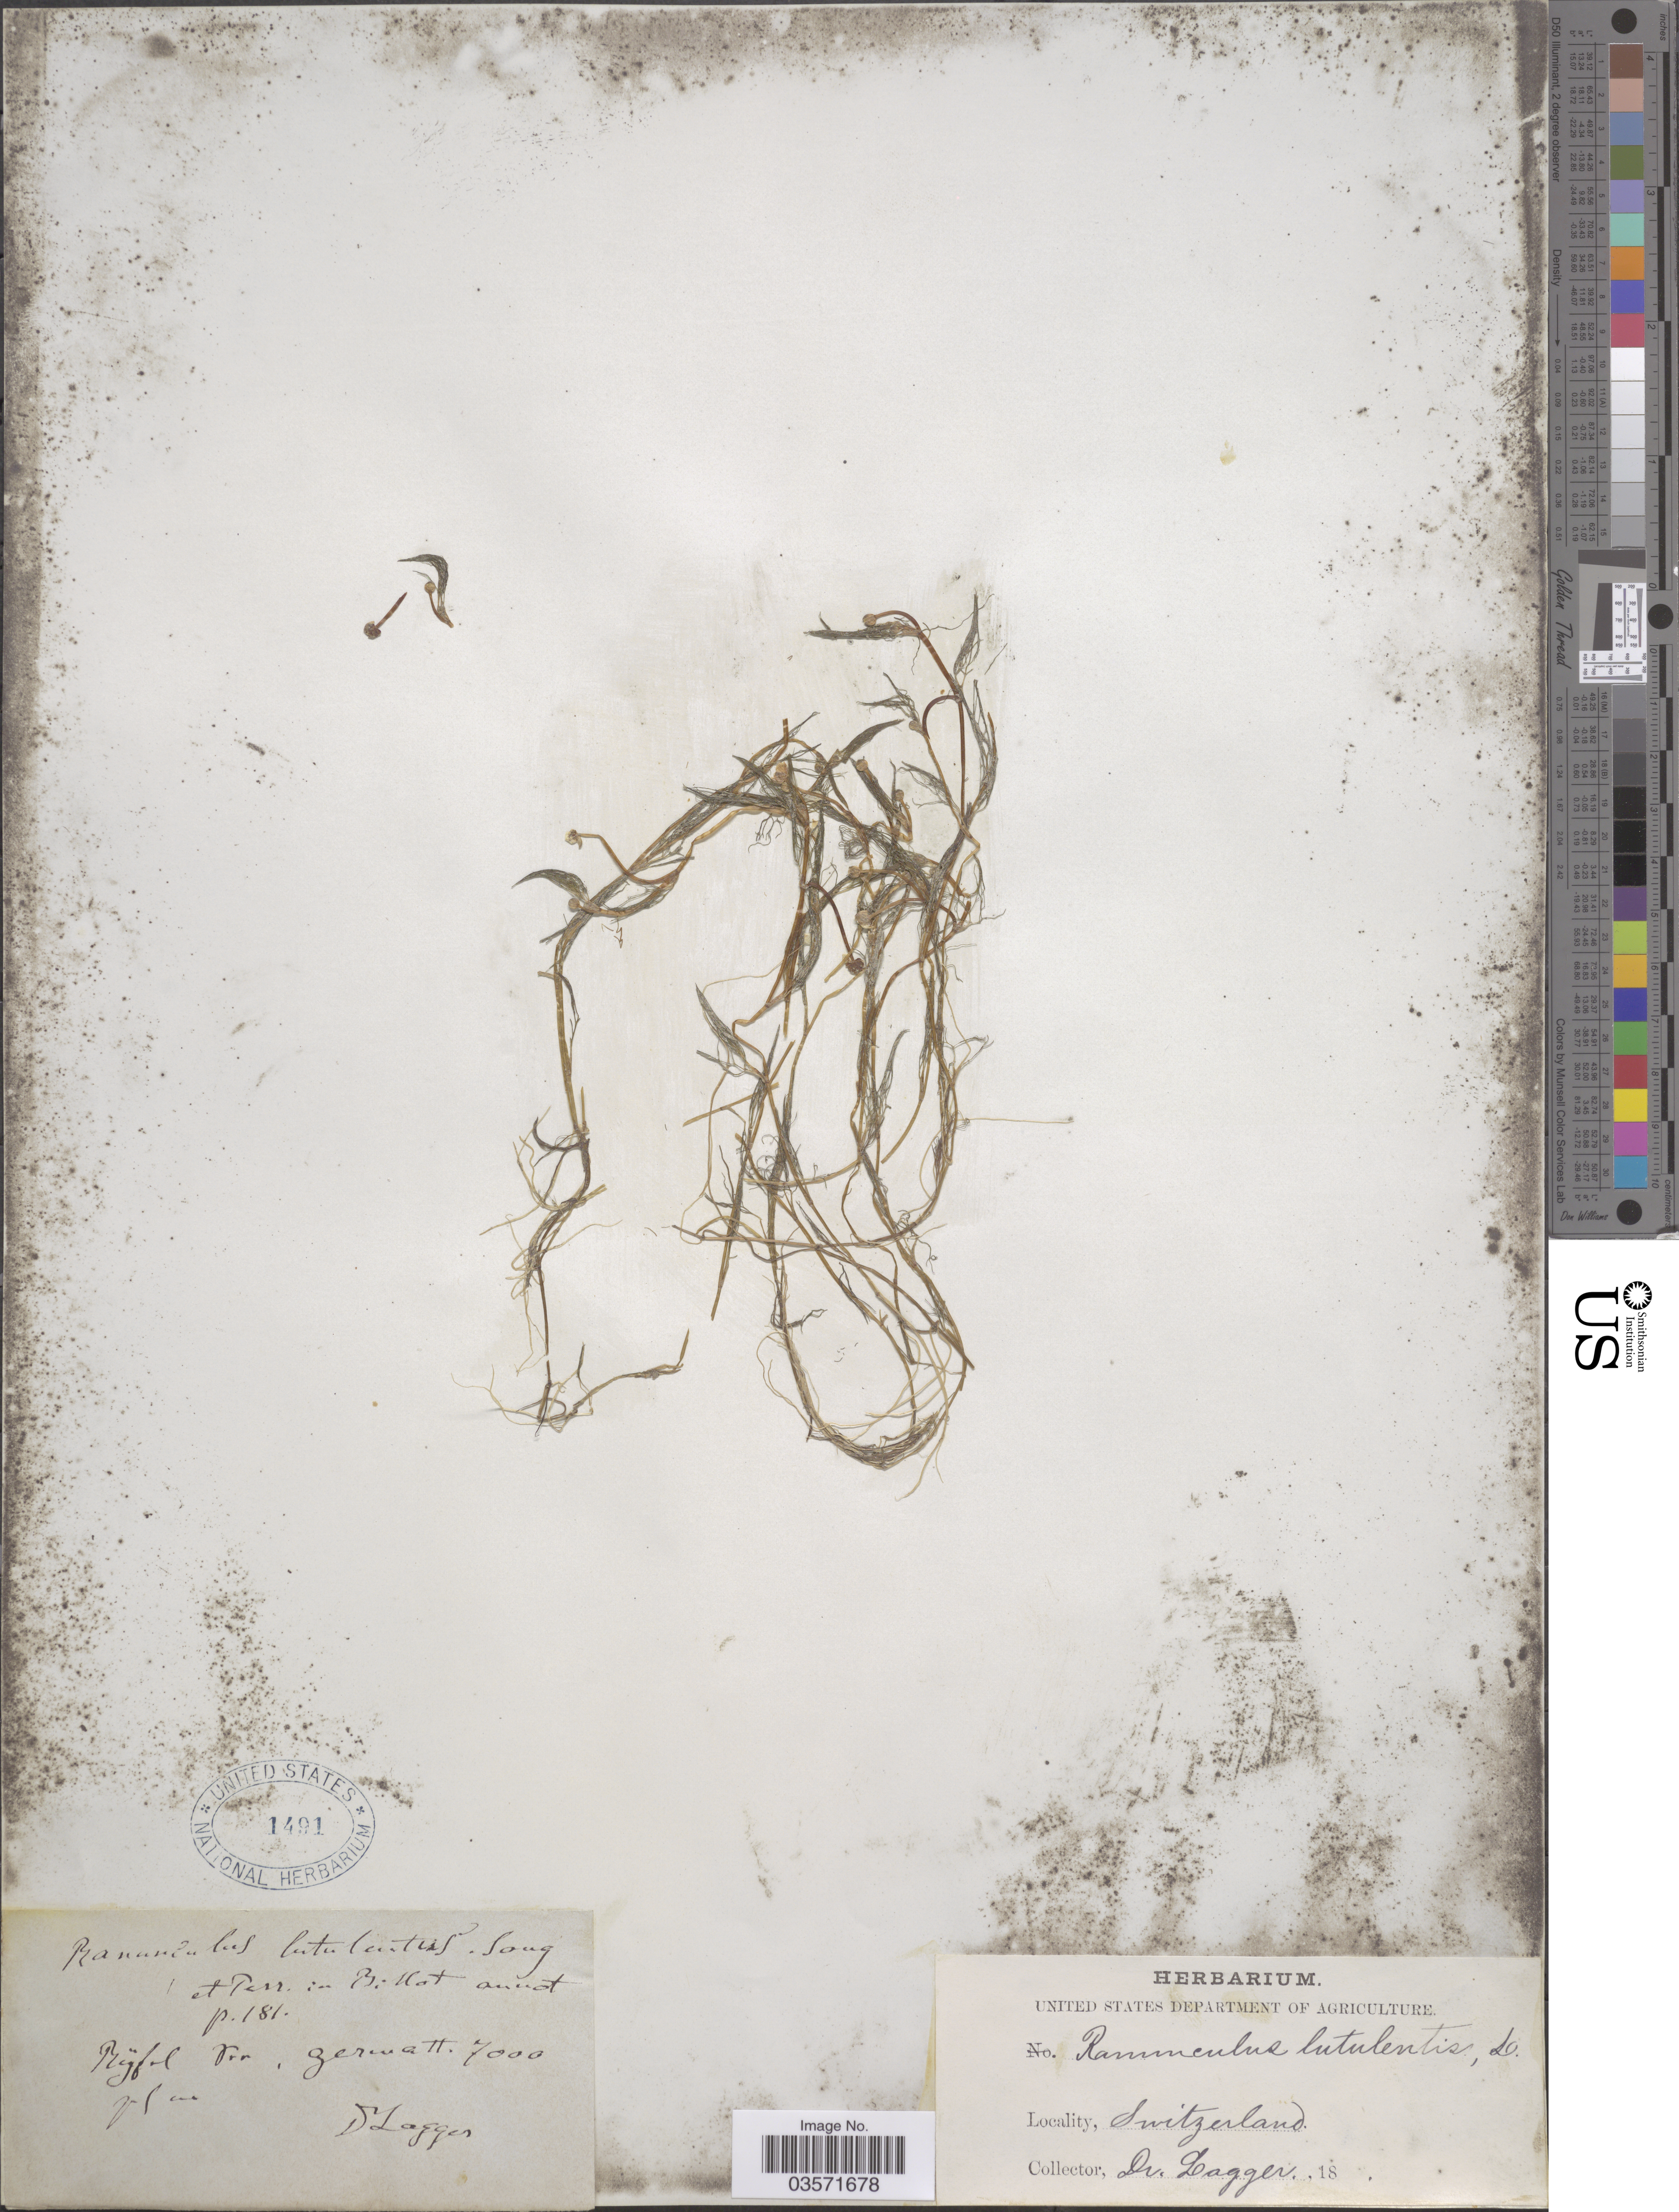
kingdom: Plantae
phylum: Tracheophyta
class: Magnoliopsida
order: Ranunculales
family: Ranunculaceae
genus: Ranunculus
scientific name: Ranunculus lutarius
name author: (Revel) Bouvet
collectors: F. J. Lagger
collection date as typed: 18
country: Switzerland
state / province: Valais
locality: Riffelseel. Zermatt.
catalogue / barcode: US 1491